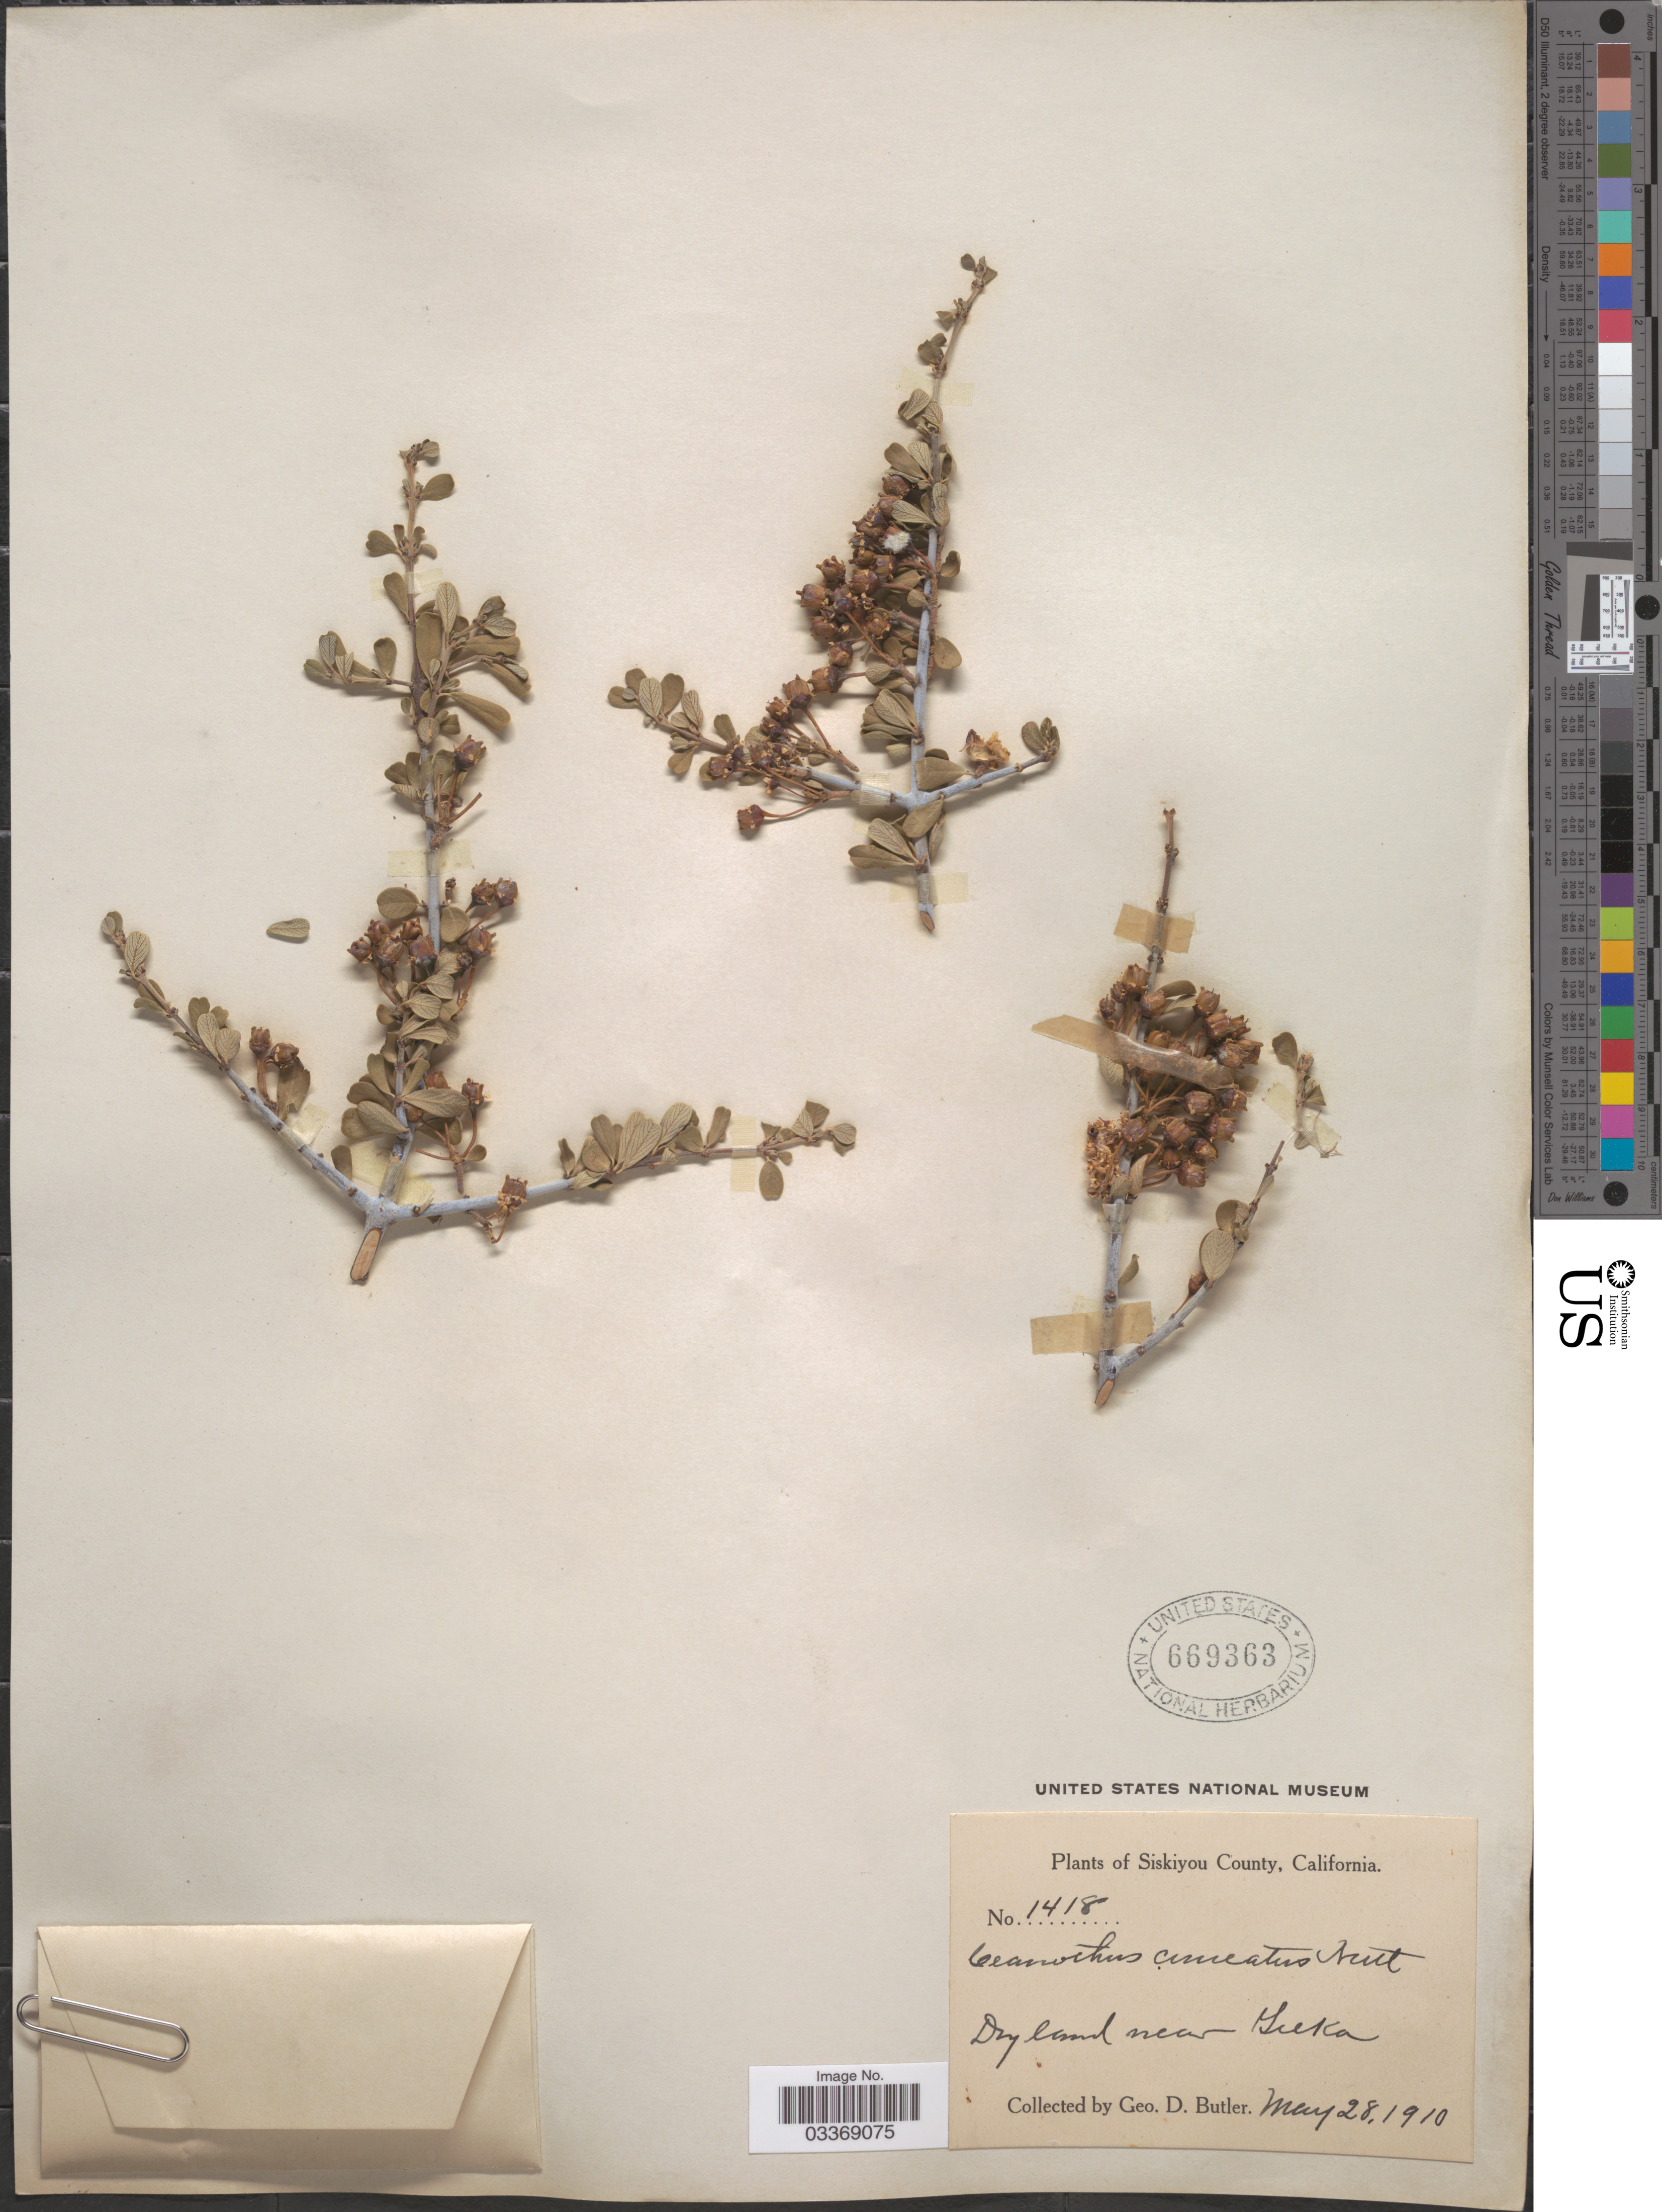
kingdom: Plantae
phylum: Tracheophyta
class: Magnoliopsida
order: Rosales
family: Rhamnaceae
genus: Ceanothus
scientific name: Ceanothus cuneatus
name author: (Hook.) Nutt.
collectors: G. D. Butler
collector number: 1418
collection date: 1910-05-28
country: United States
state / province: California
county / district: Siskiyou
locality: Siskiyou County. Dry land near Yreka.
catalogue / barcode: US 669363